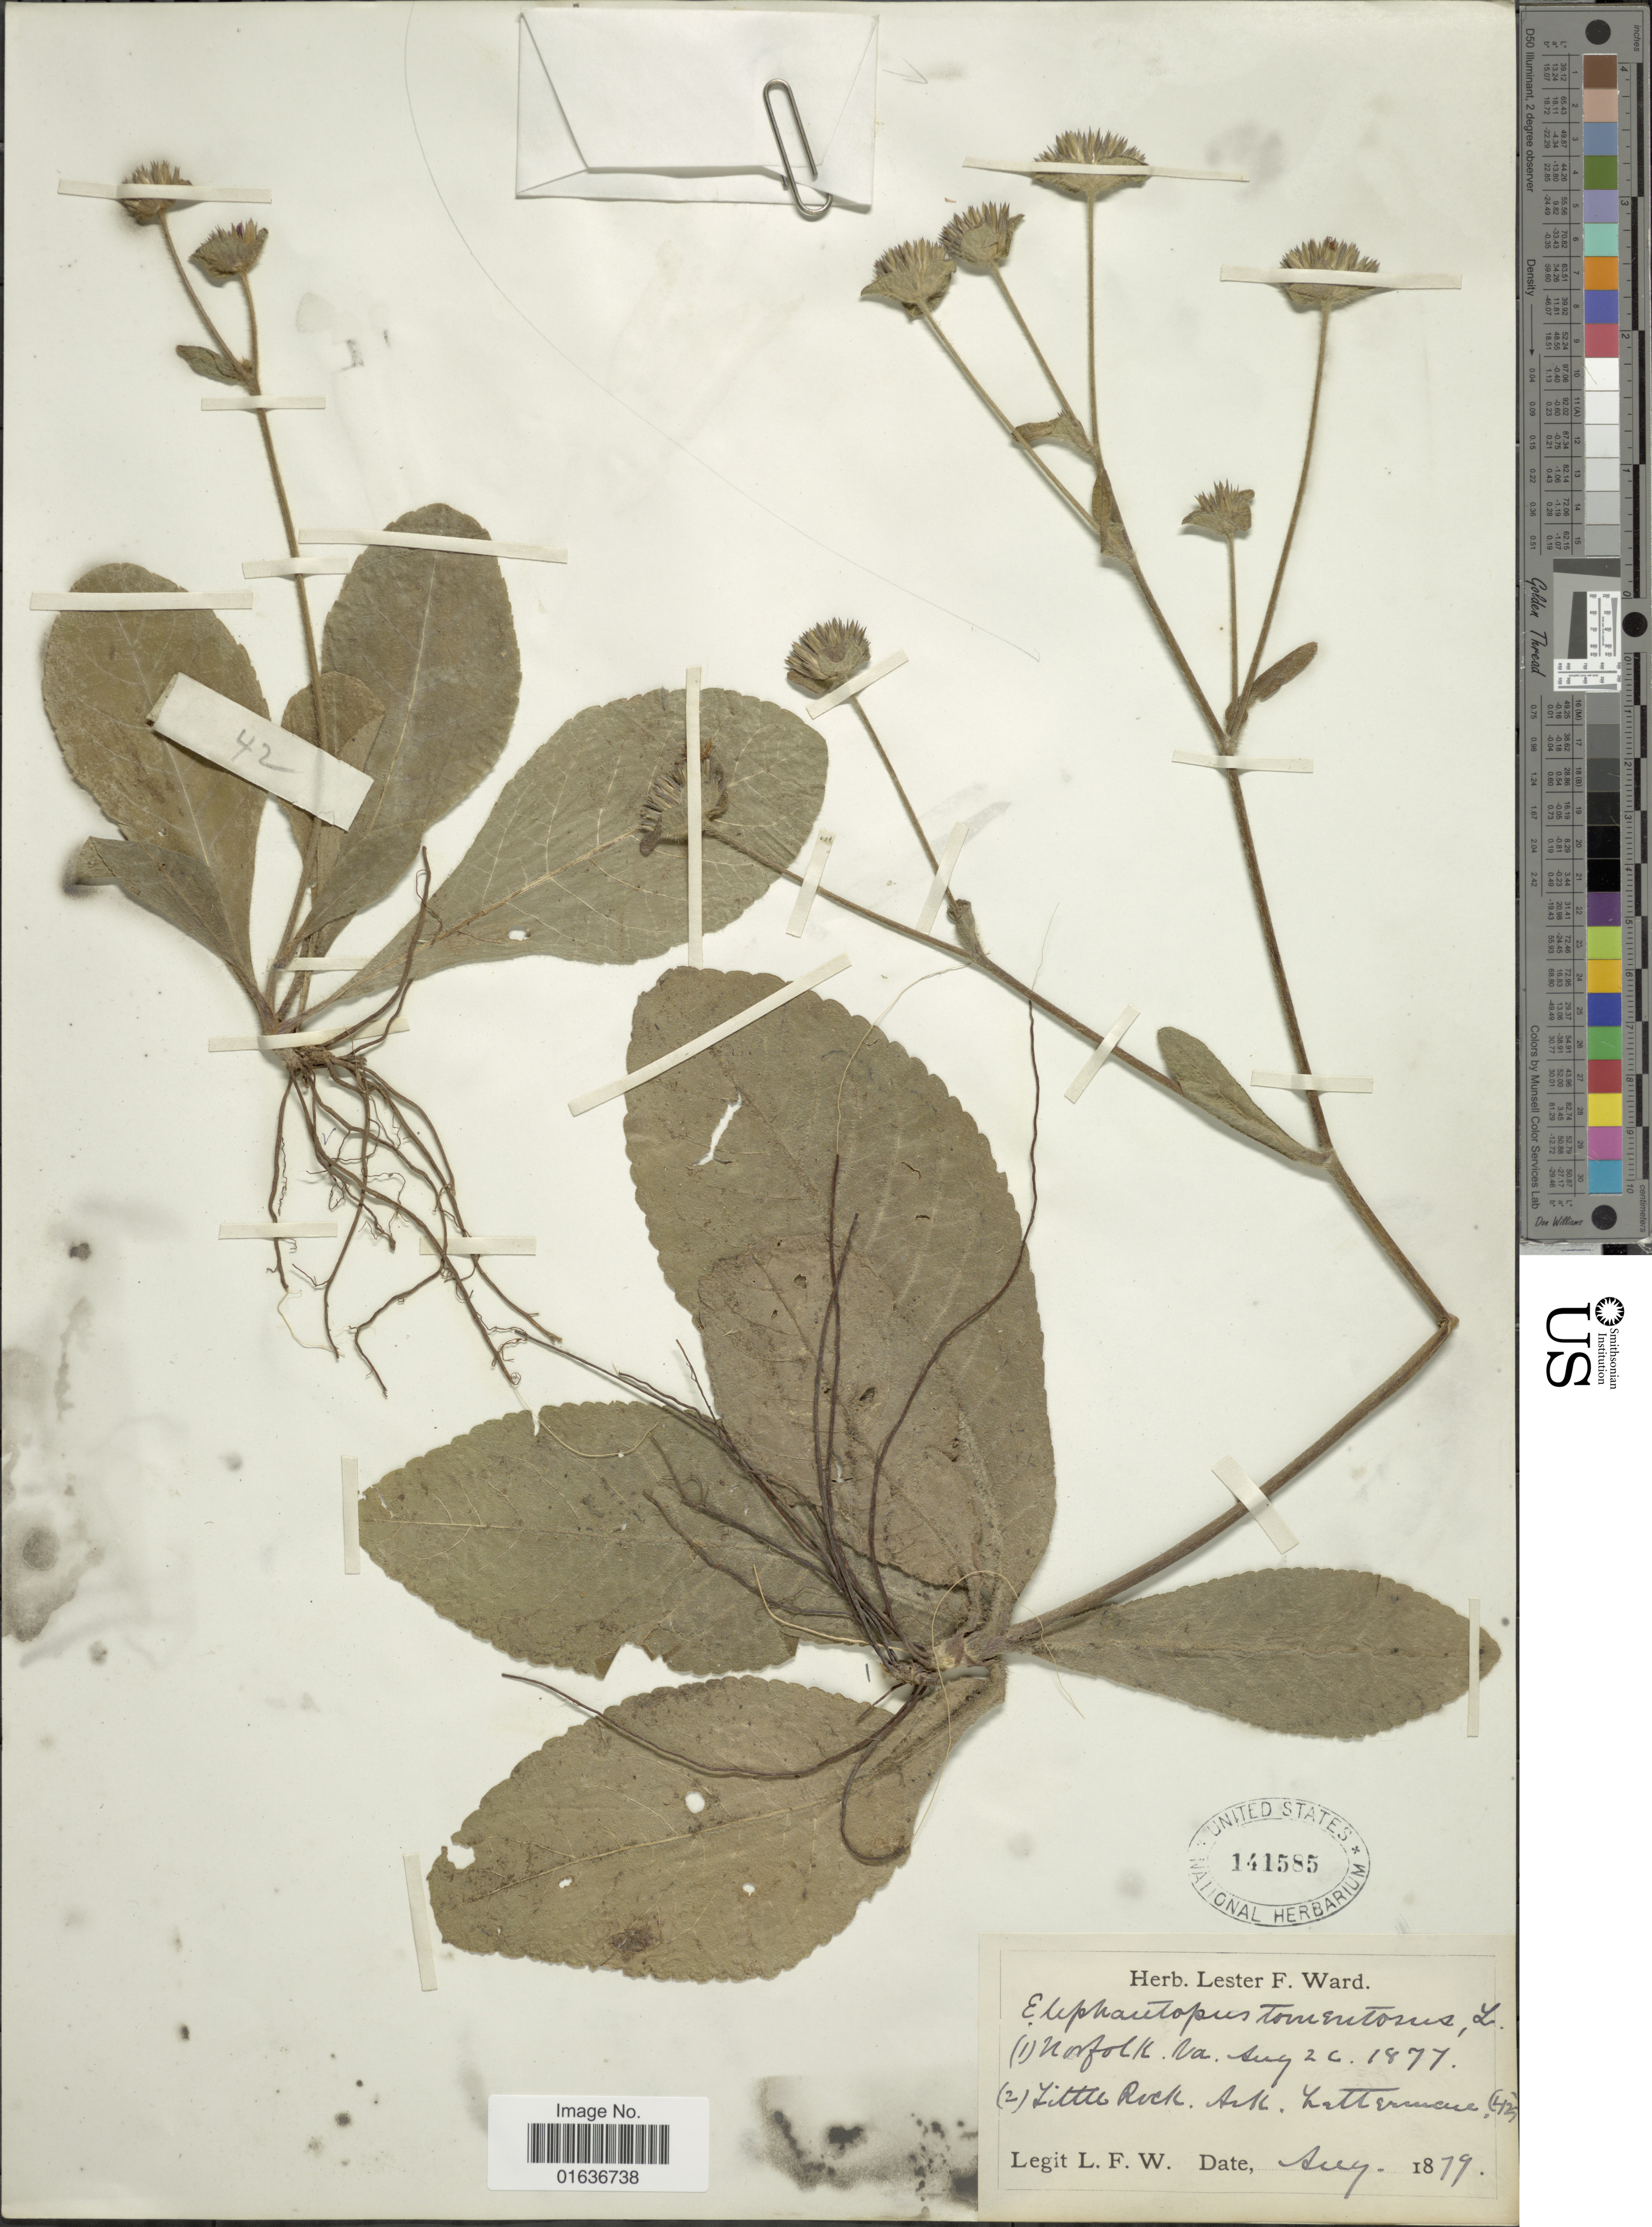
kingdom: Plantae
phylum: Tracheophyta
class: Magnoliopsida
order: Asterales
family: Asteraceae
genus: Elephantopus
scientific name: Elephantopus tomentosus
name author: L.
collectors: L. F. Ward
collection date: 1879-08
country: United States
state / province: Arkansas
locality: Little Rock, Hatterman (42)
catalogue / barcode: US 141585